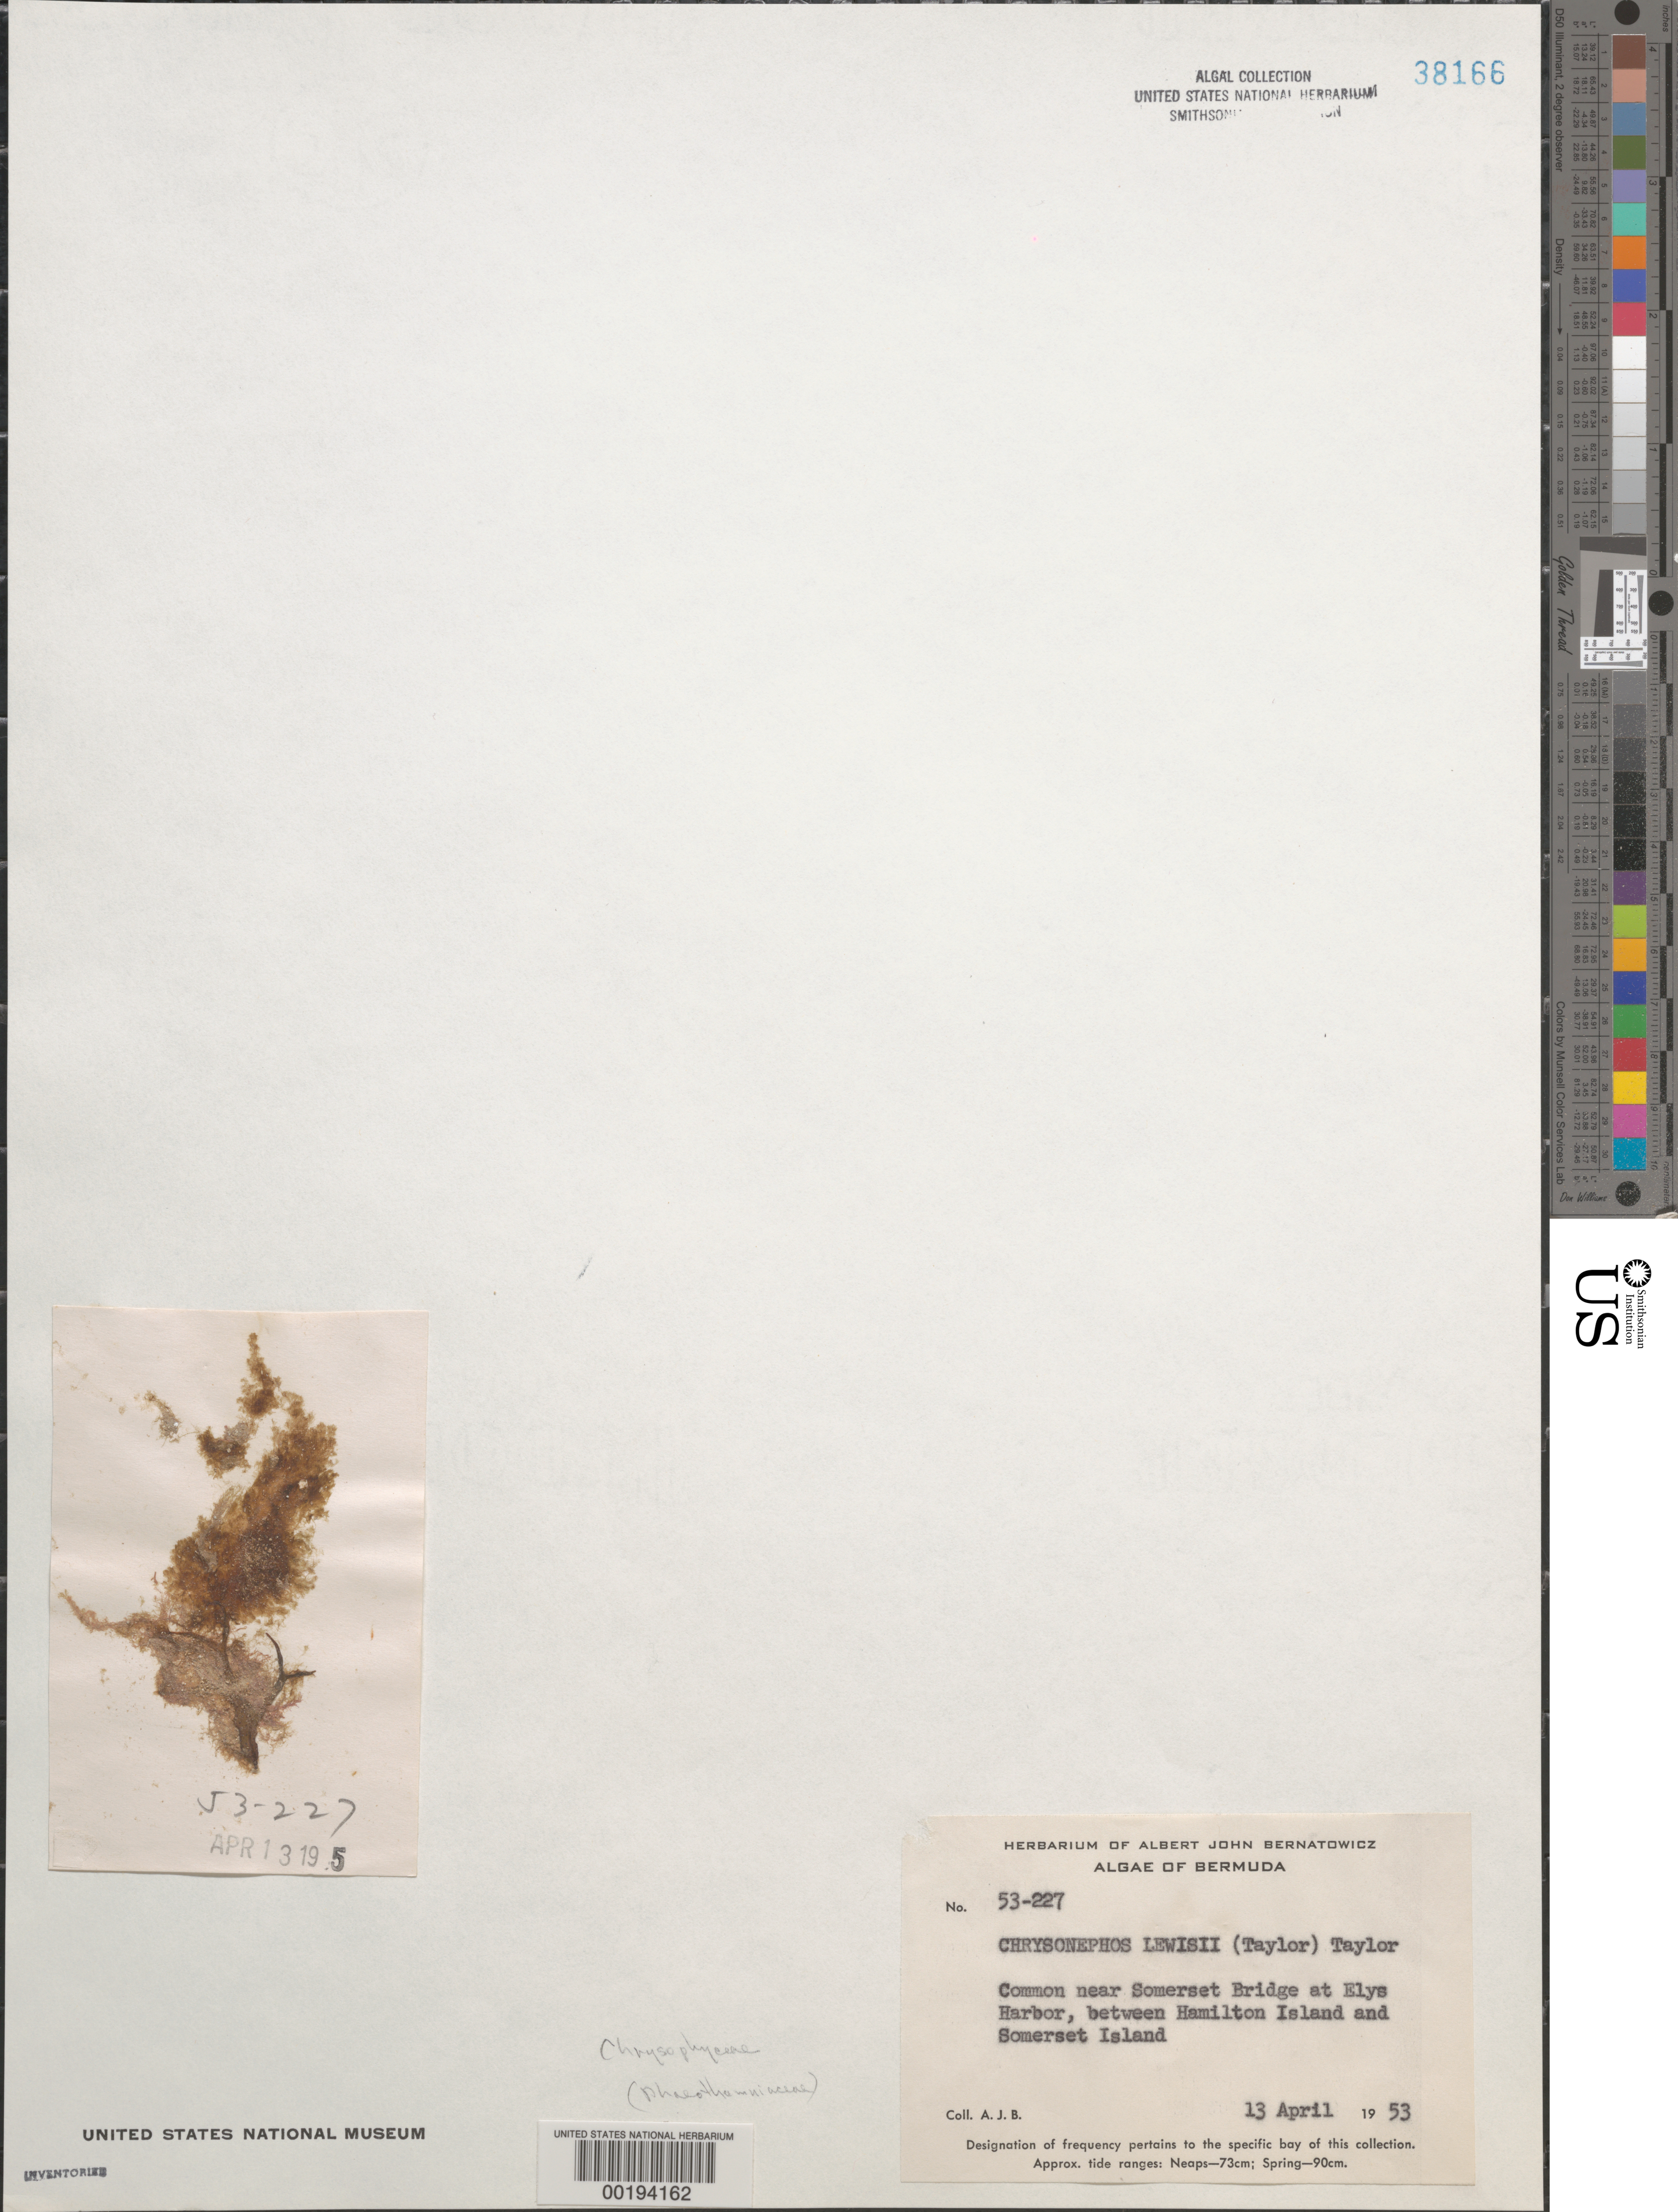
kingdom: Chromista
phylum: Ochrophyta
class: Dictyochophyceae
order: Sarcinochrysidales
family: Sarcinochrysidaceae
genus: Chrysonephos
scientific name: Chrysonephos lewisii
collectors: A. Bernatowicz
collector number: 53-227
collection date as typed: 13 Apr 1953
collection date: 1953-04-13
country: Bermuda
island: Bermuda Island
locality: Ely's Harbor, near Somerset Bridge, between Bermuda Island and Somerset Island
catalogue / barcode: US 38166